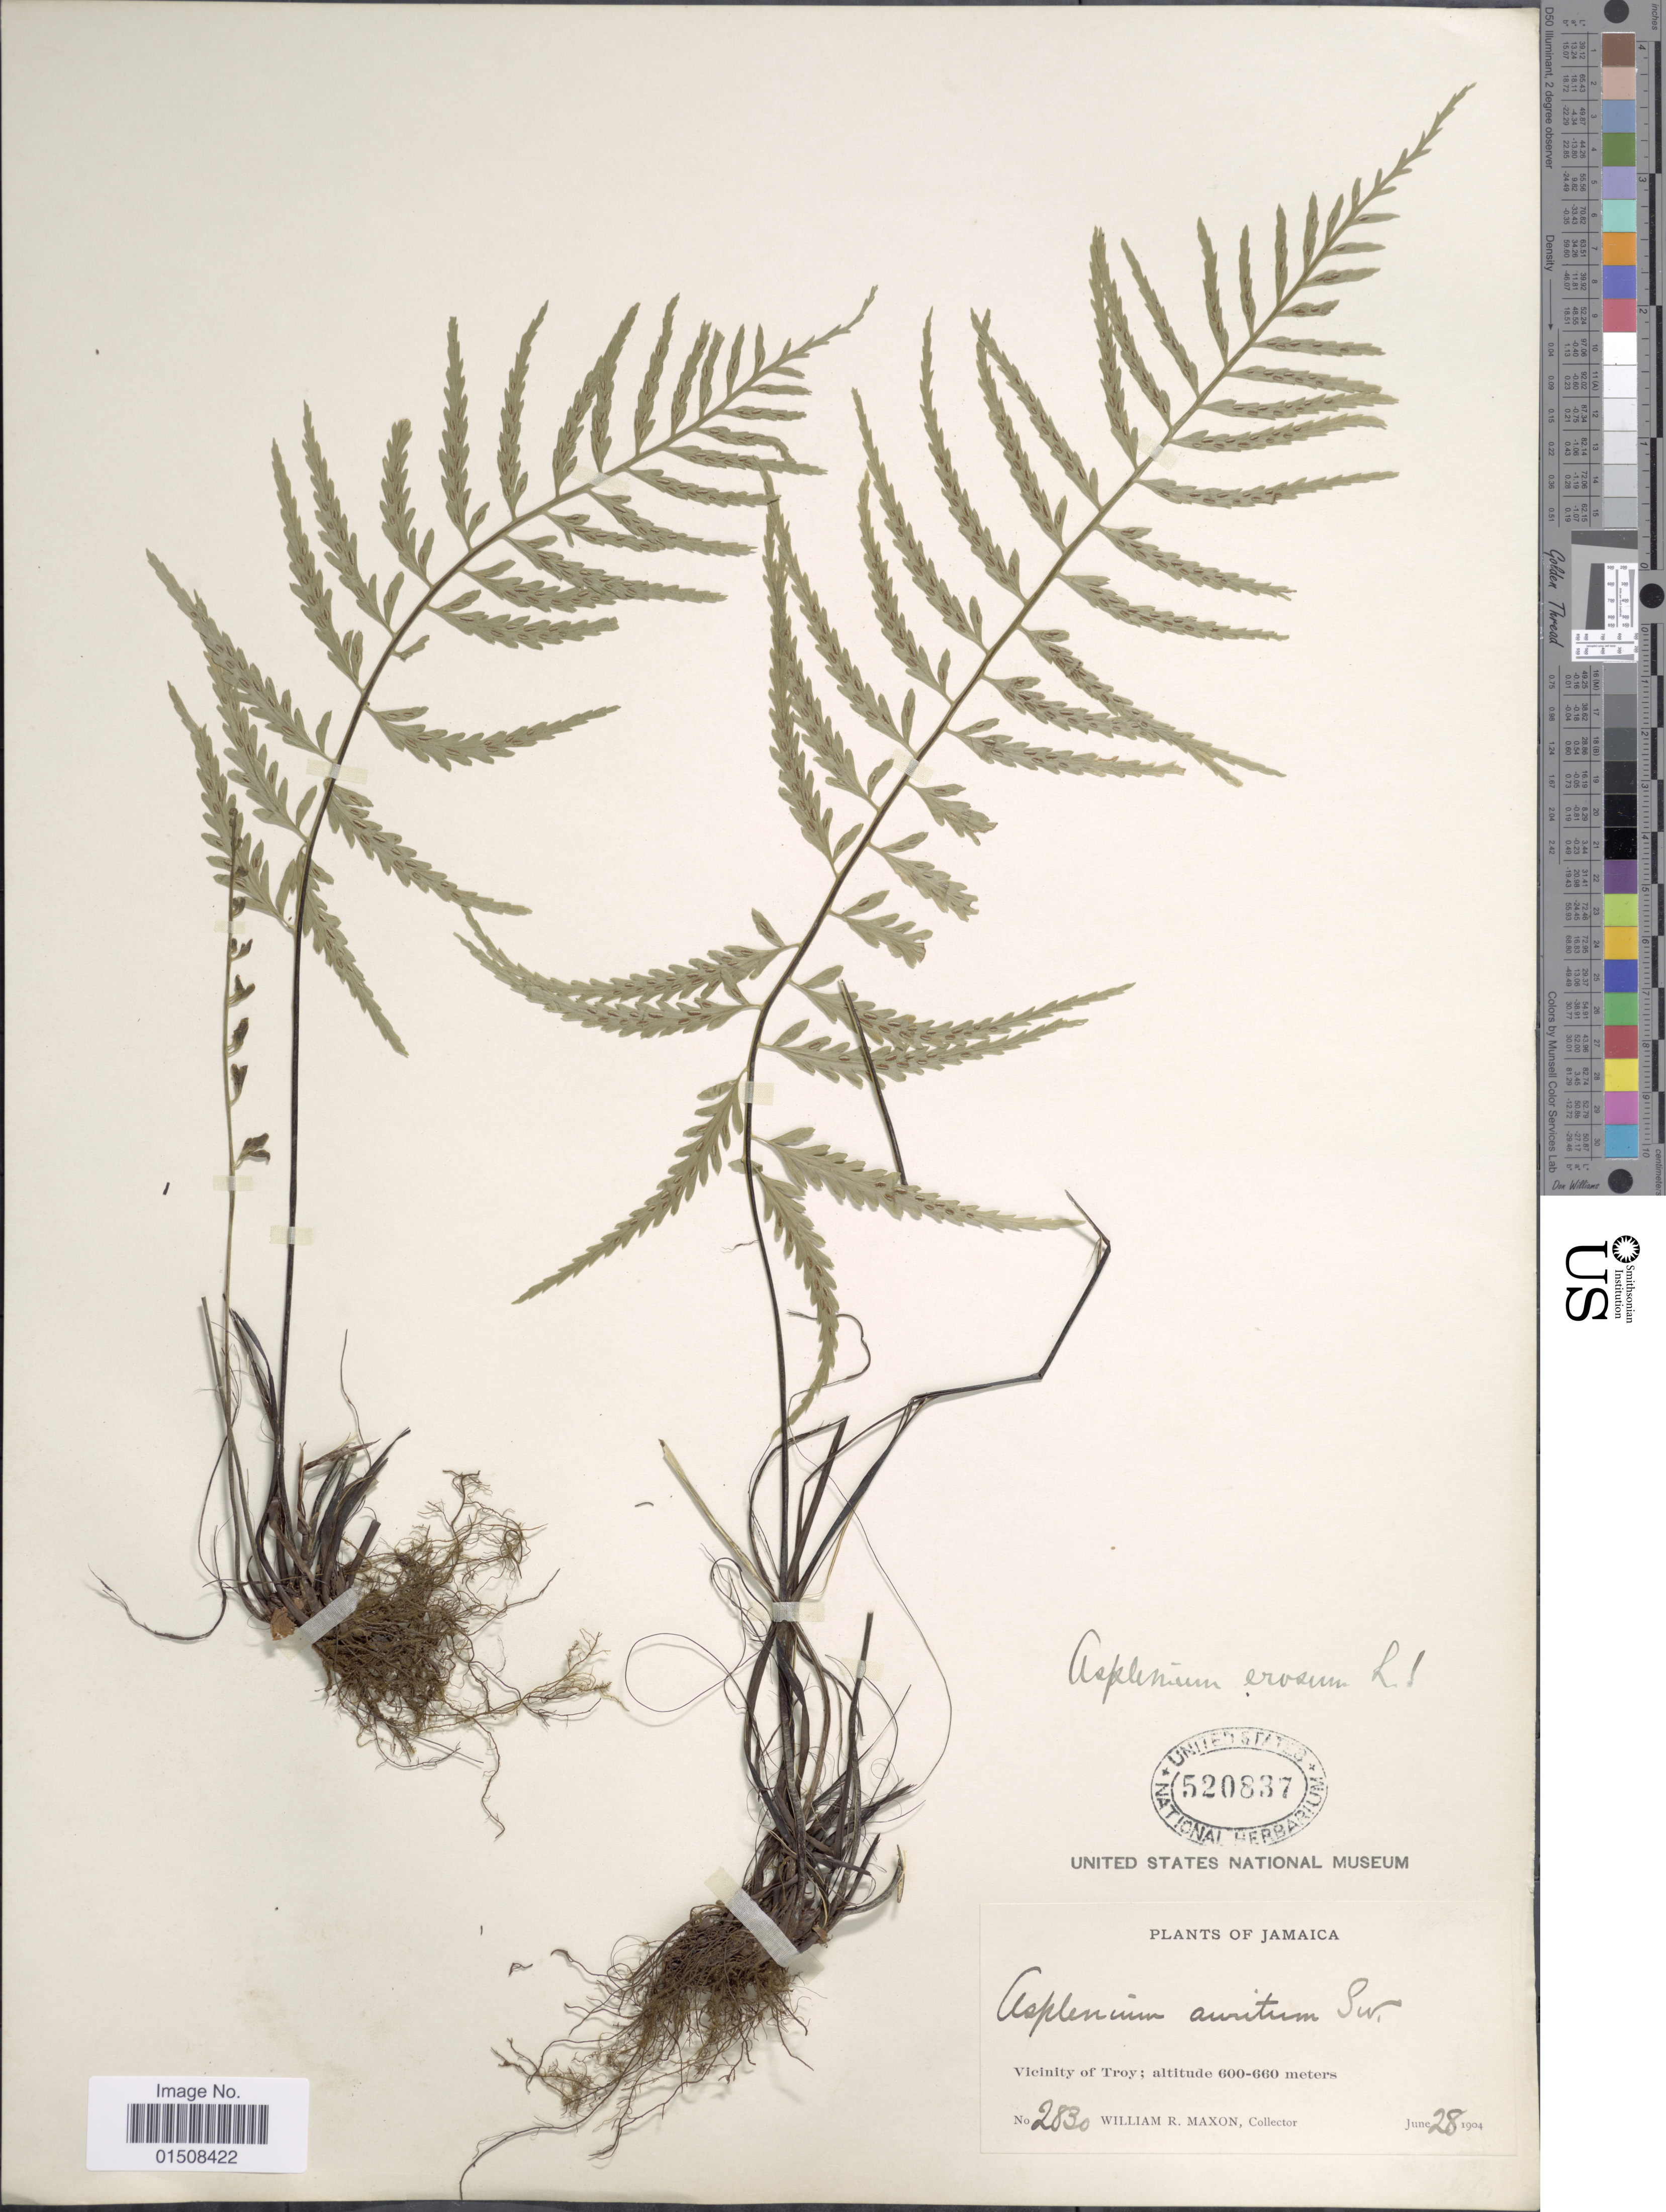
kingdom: Plantae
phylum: Tracheophyta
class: Polypodiopsida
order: Polypodiales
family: Aspleniaceae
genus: Asplenium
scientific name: Asplenium auritum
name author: Sw.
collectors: W. R. Maxon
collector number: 2830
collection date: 1904-06-28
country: Jamaica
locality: Vicinity of Troy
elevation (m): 600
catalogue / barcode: US 520837